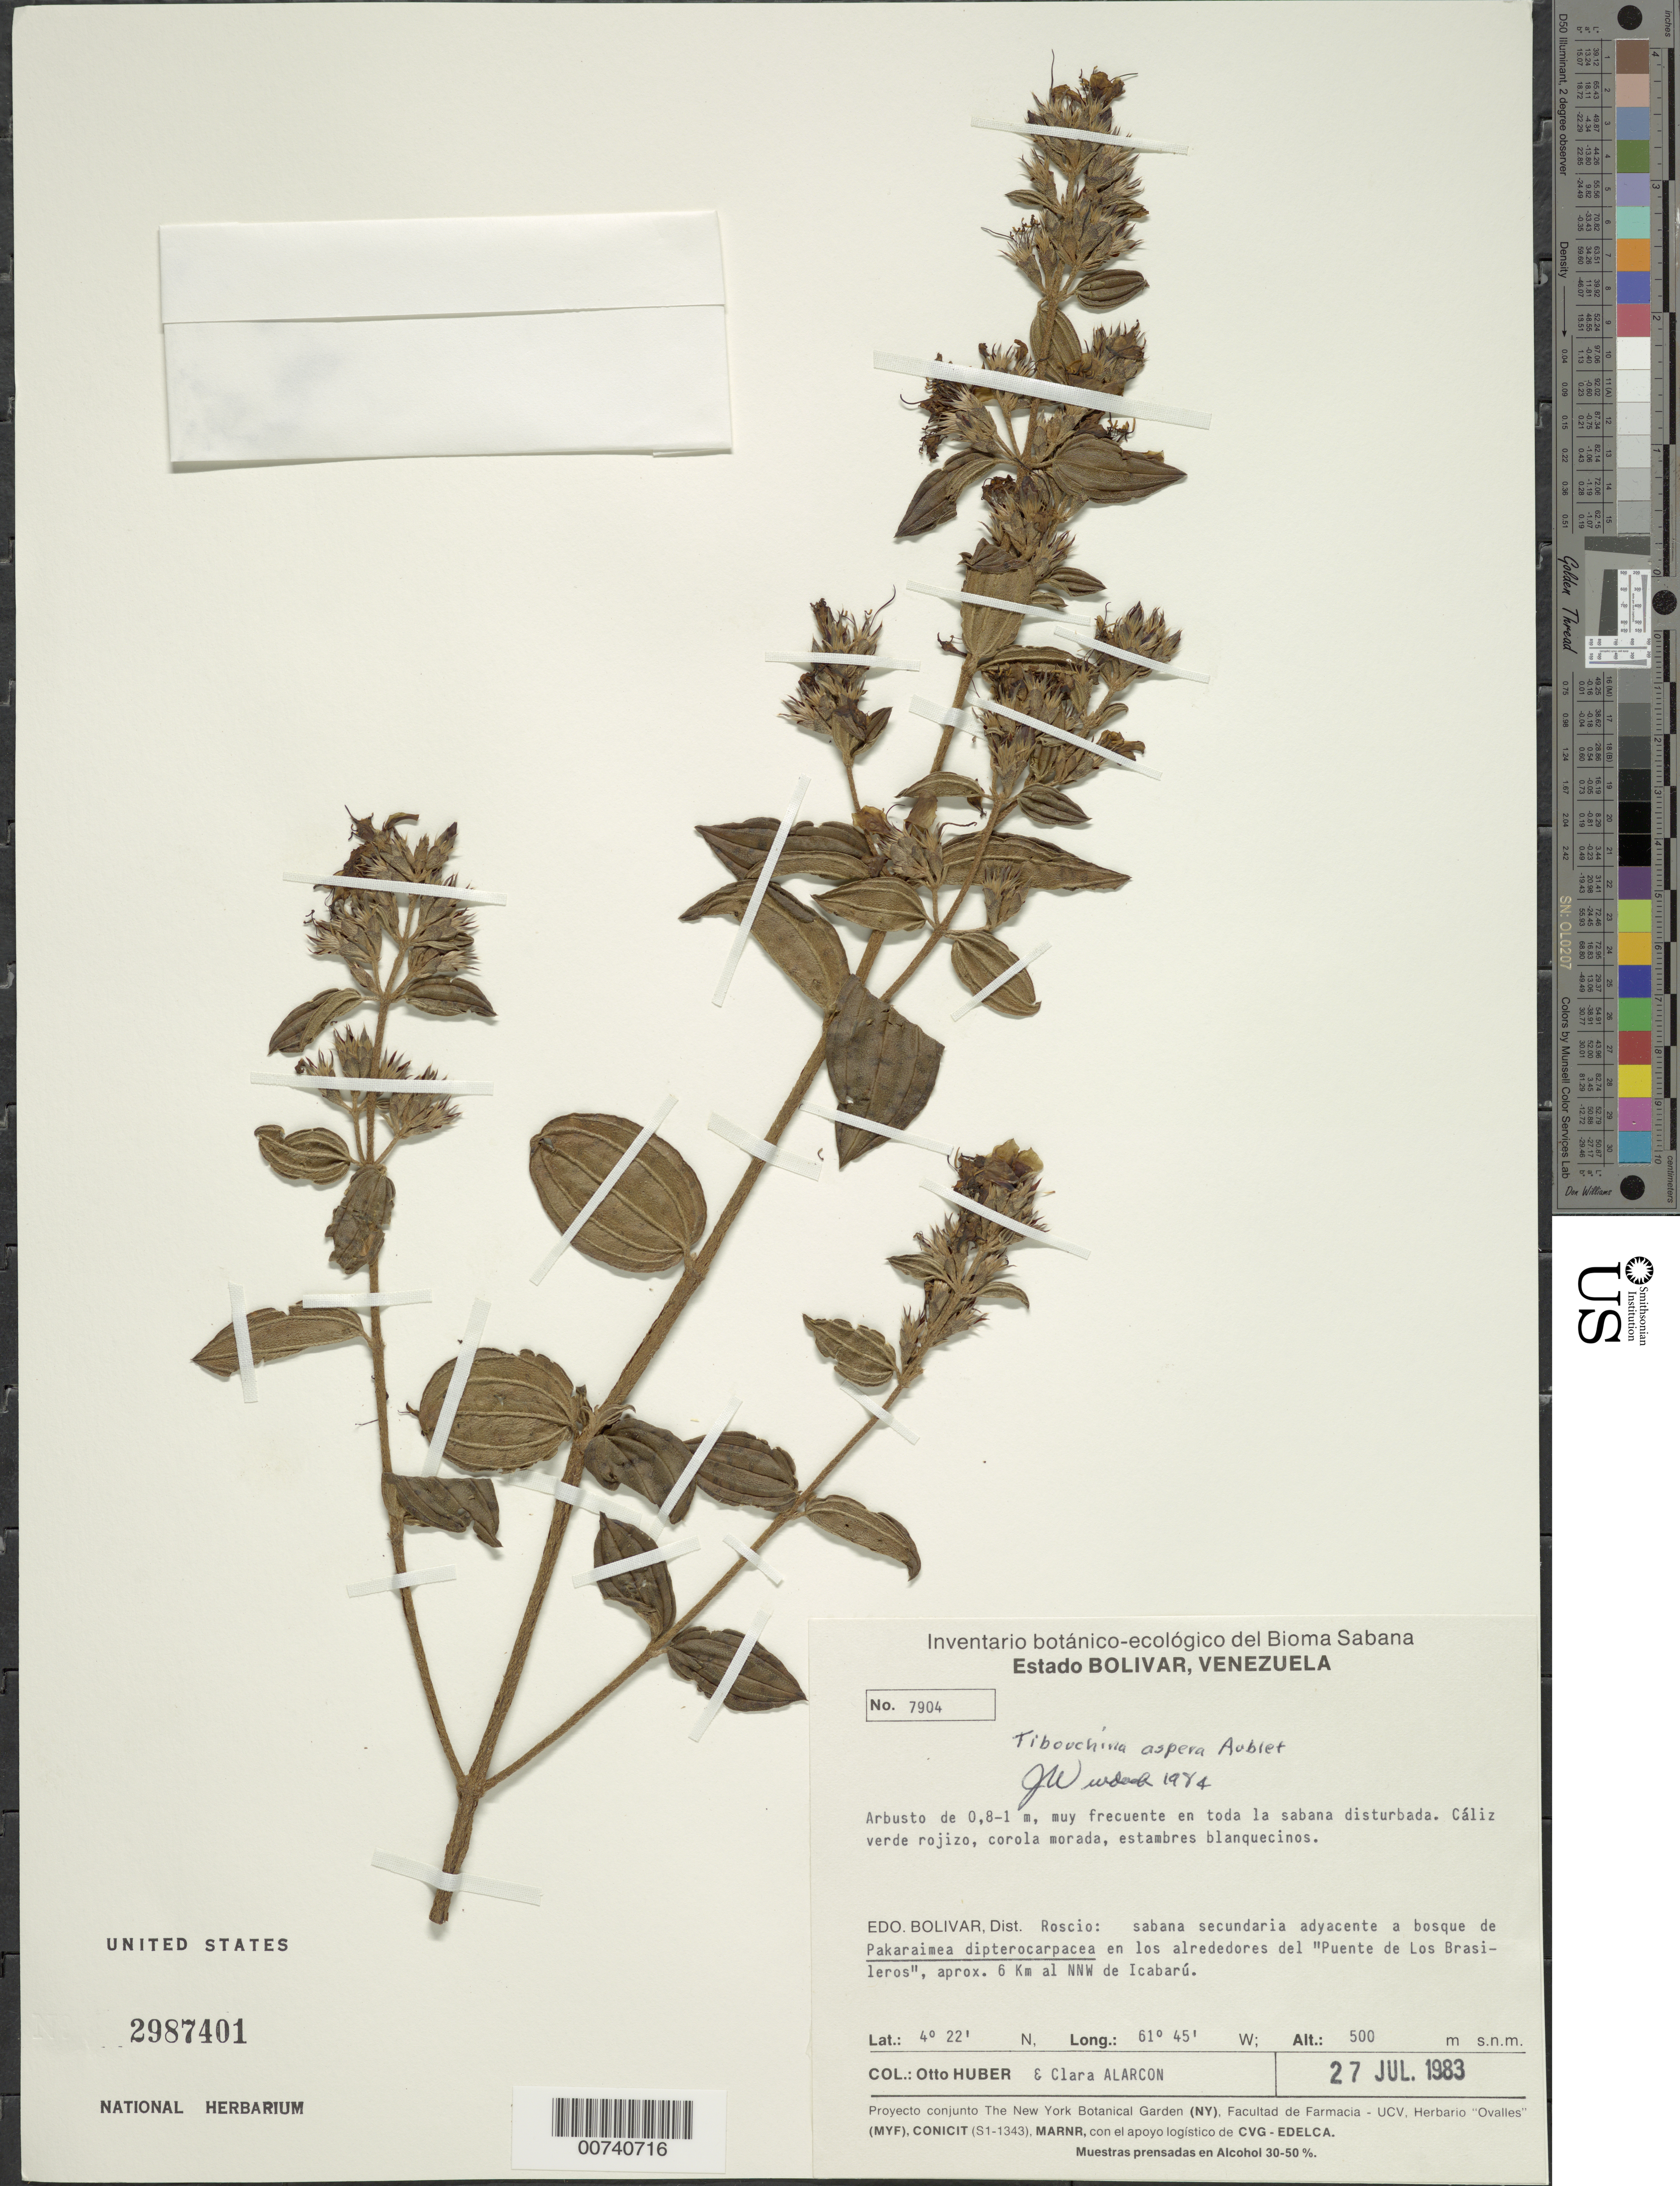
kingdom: Plantae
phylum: Tracheophyta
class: Magnoliopsida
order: Myrtales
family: Melastomataceae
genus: Tibouchina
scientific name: Tibouchina aspera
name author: Aubl.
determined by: Wurdack, John J., (US), US (UNITED STATES)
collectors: O. Huber & C. Alarcon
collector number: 7904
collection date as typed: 27-Jul-83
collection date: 1983-07-27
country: Venezuela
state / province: Bolívar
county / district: Roscio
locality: Icabarú, 6 km NNW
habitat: Disturbed savanna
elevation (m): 500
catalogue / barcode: US 2987401